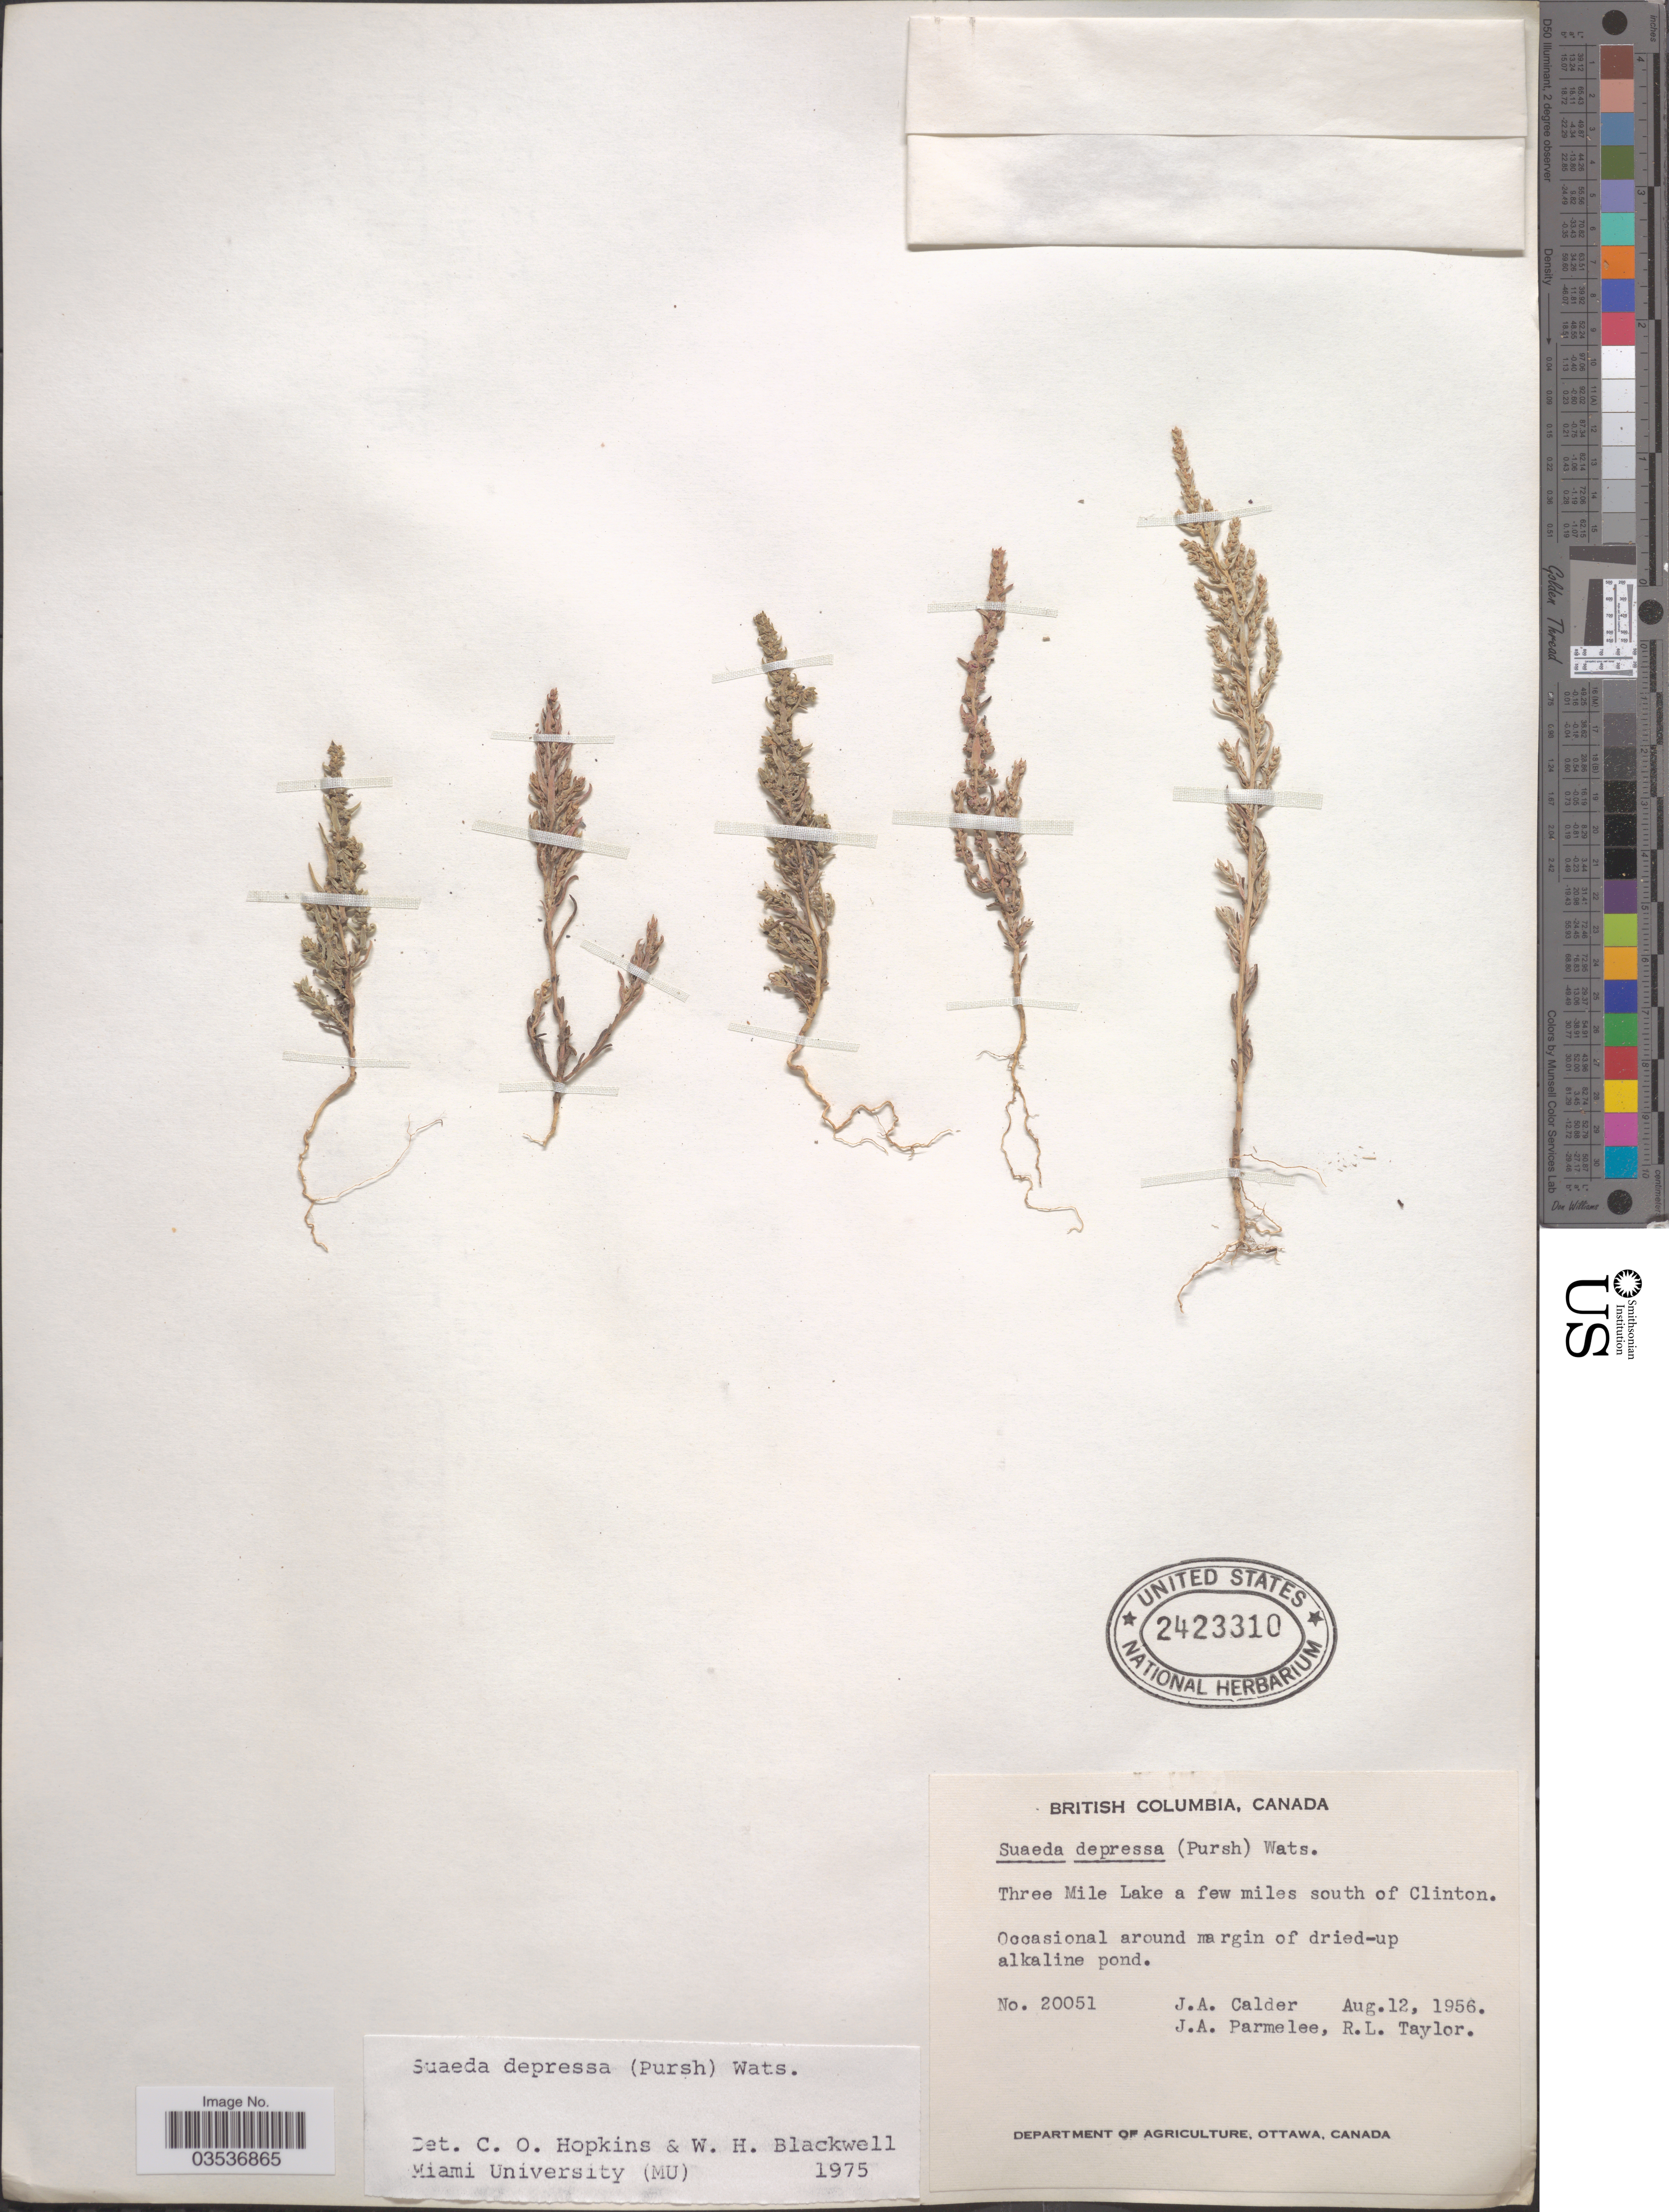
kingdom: Plantae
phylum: Tracheophyta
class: Magnoliopsida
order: Caryophyllales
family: Amaranthaceae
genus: Suaeda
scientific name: Suaeda depressa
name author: (Pursh) S. Watson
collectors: J. A. Calder, J. A. Parmelee & R. Taylor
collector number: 20051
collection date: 1956-08-12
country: Canada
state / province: British Columbia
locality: Three Mile Lake a few miles south of Clinton.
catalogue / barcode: US 2423310